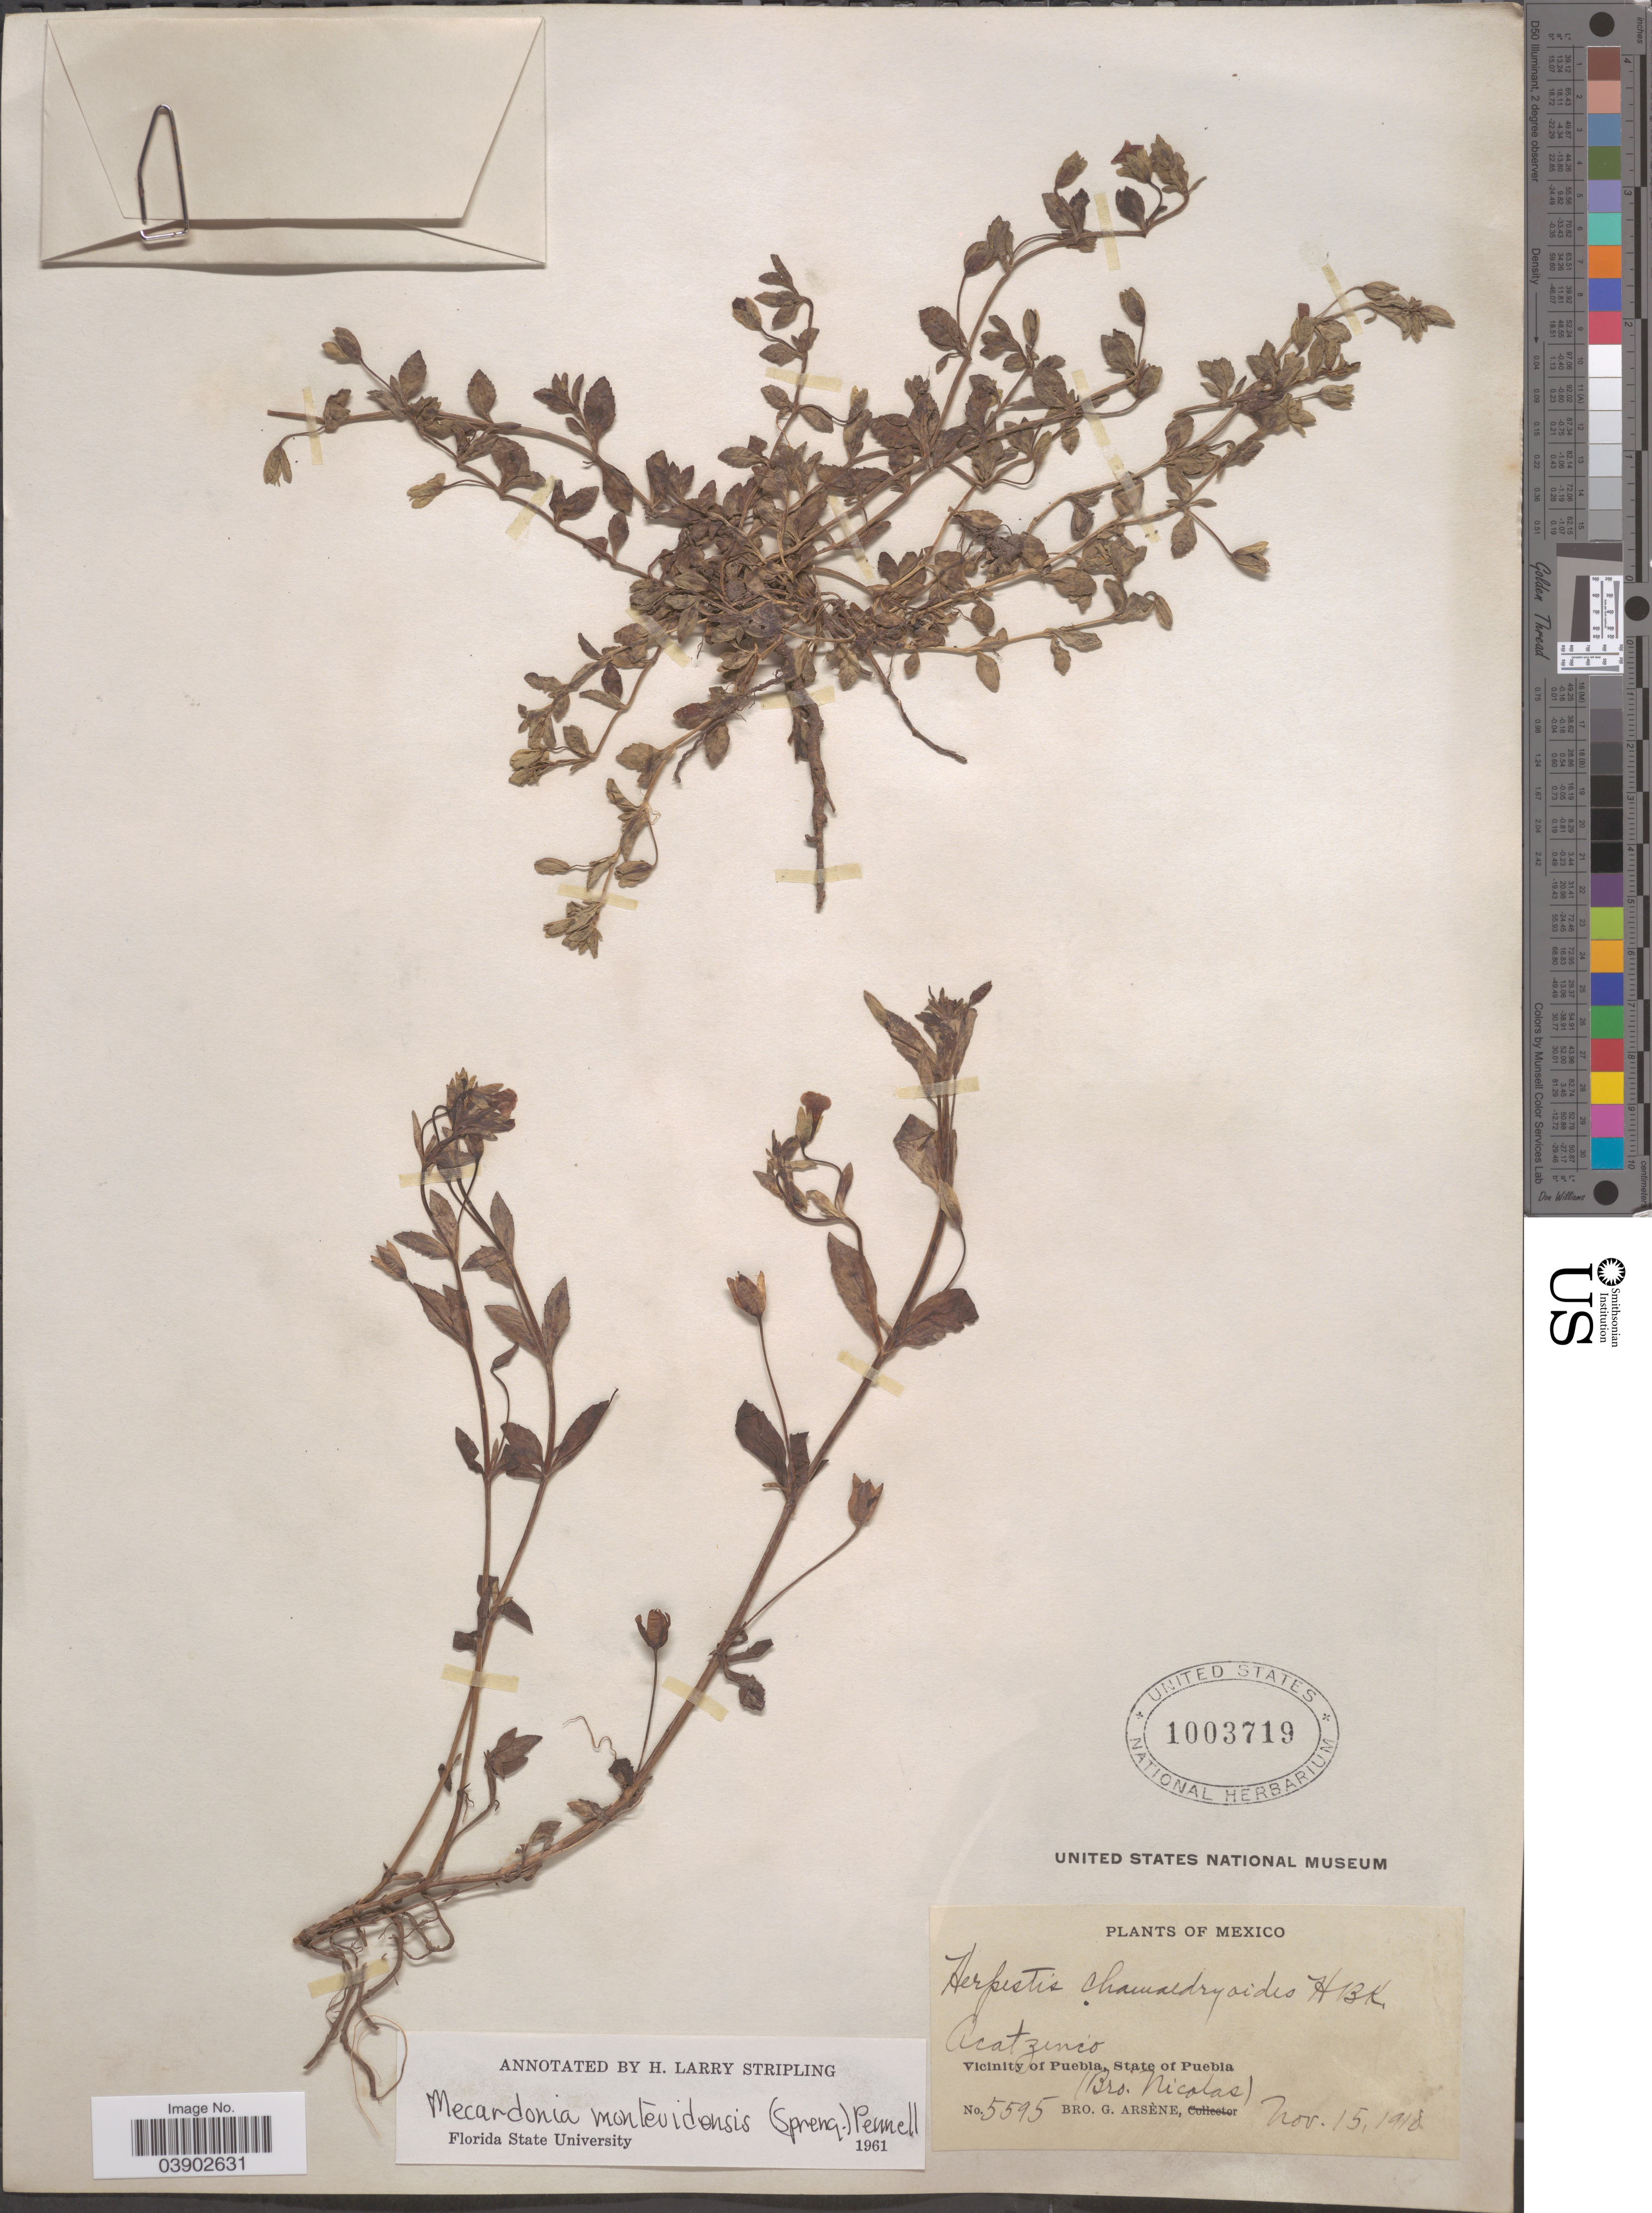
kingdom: Plantae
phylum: Tracheophyta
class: Magnoliopsida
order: Lamiales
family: Plantaginaceae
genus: Mecardonia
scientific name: Mecardonia procumbens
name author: (Mill.) Small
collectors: Bro. G. Arsène & Bro. Nicolas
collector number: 5595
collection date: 1918-11-15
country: Mexico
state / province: Puebla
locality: Acatzinco. Vicinity of Puebla.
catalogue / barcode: US 1003719